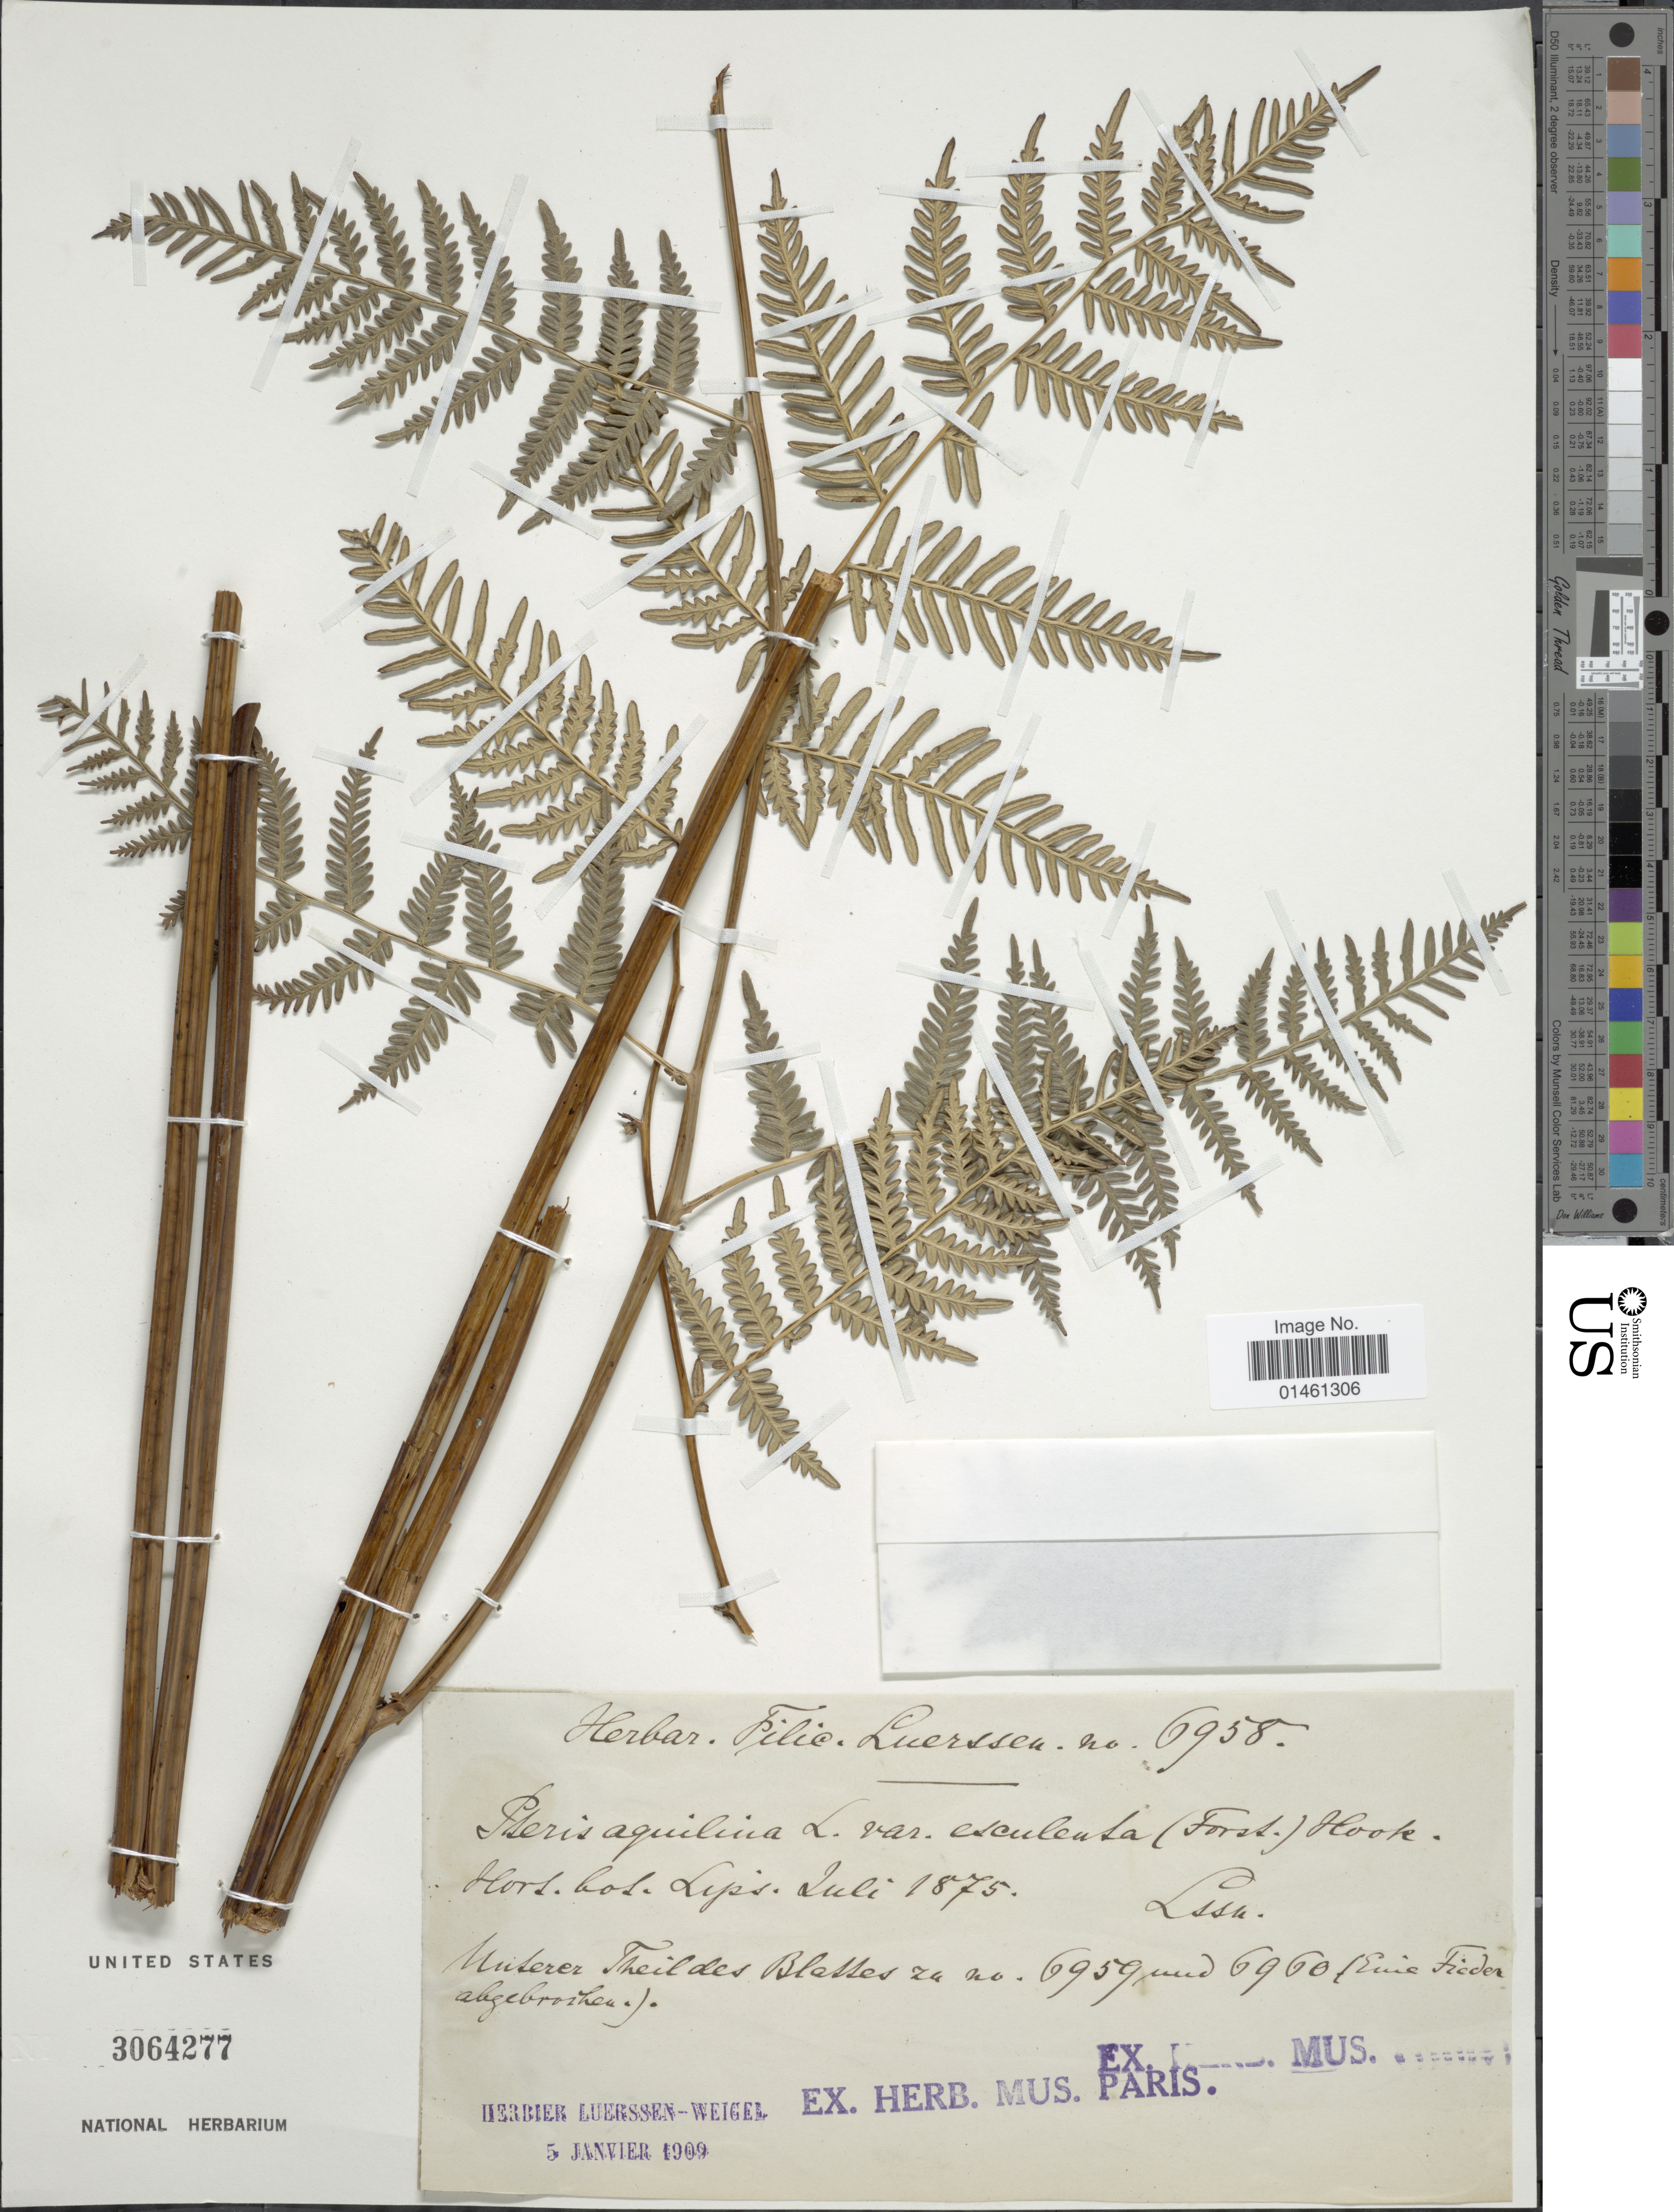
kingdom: Plantae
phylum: Tracheophyta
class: Polypodiopsida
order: Polypodiales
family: Dennstaedtiaceae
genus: Pteridium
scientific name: Pteridium aquilinum var. typicum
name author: R.M. Tryon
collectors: Luerssen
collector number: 6958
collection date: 1875-07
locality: Hort. bot. Lips., Muserer, Theildes Blasses, [illegible text]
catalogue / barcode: US 3064277